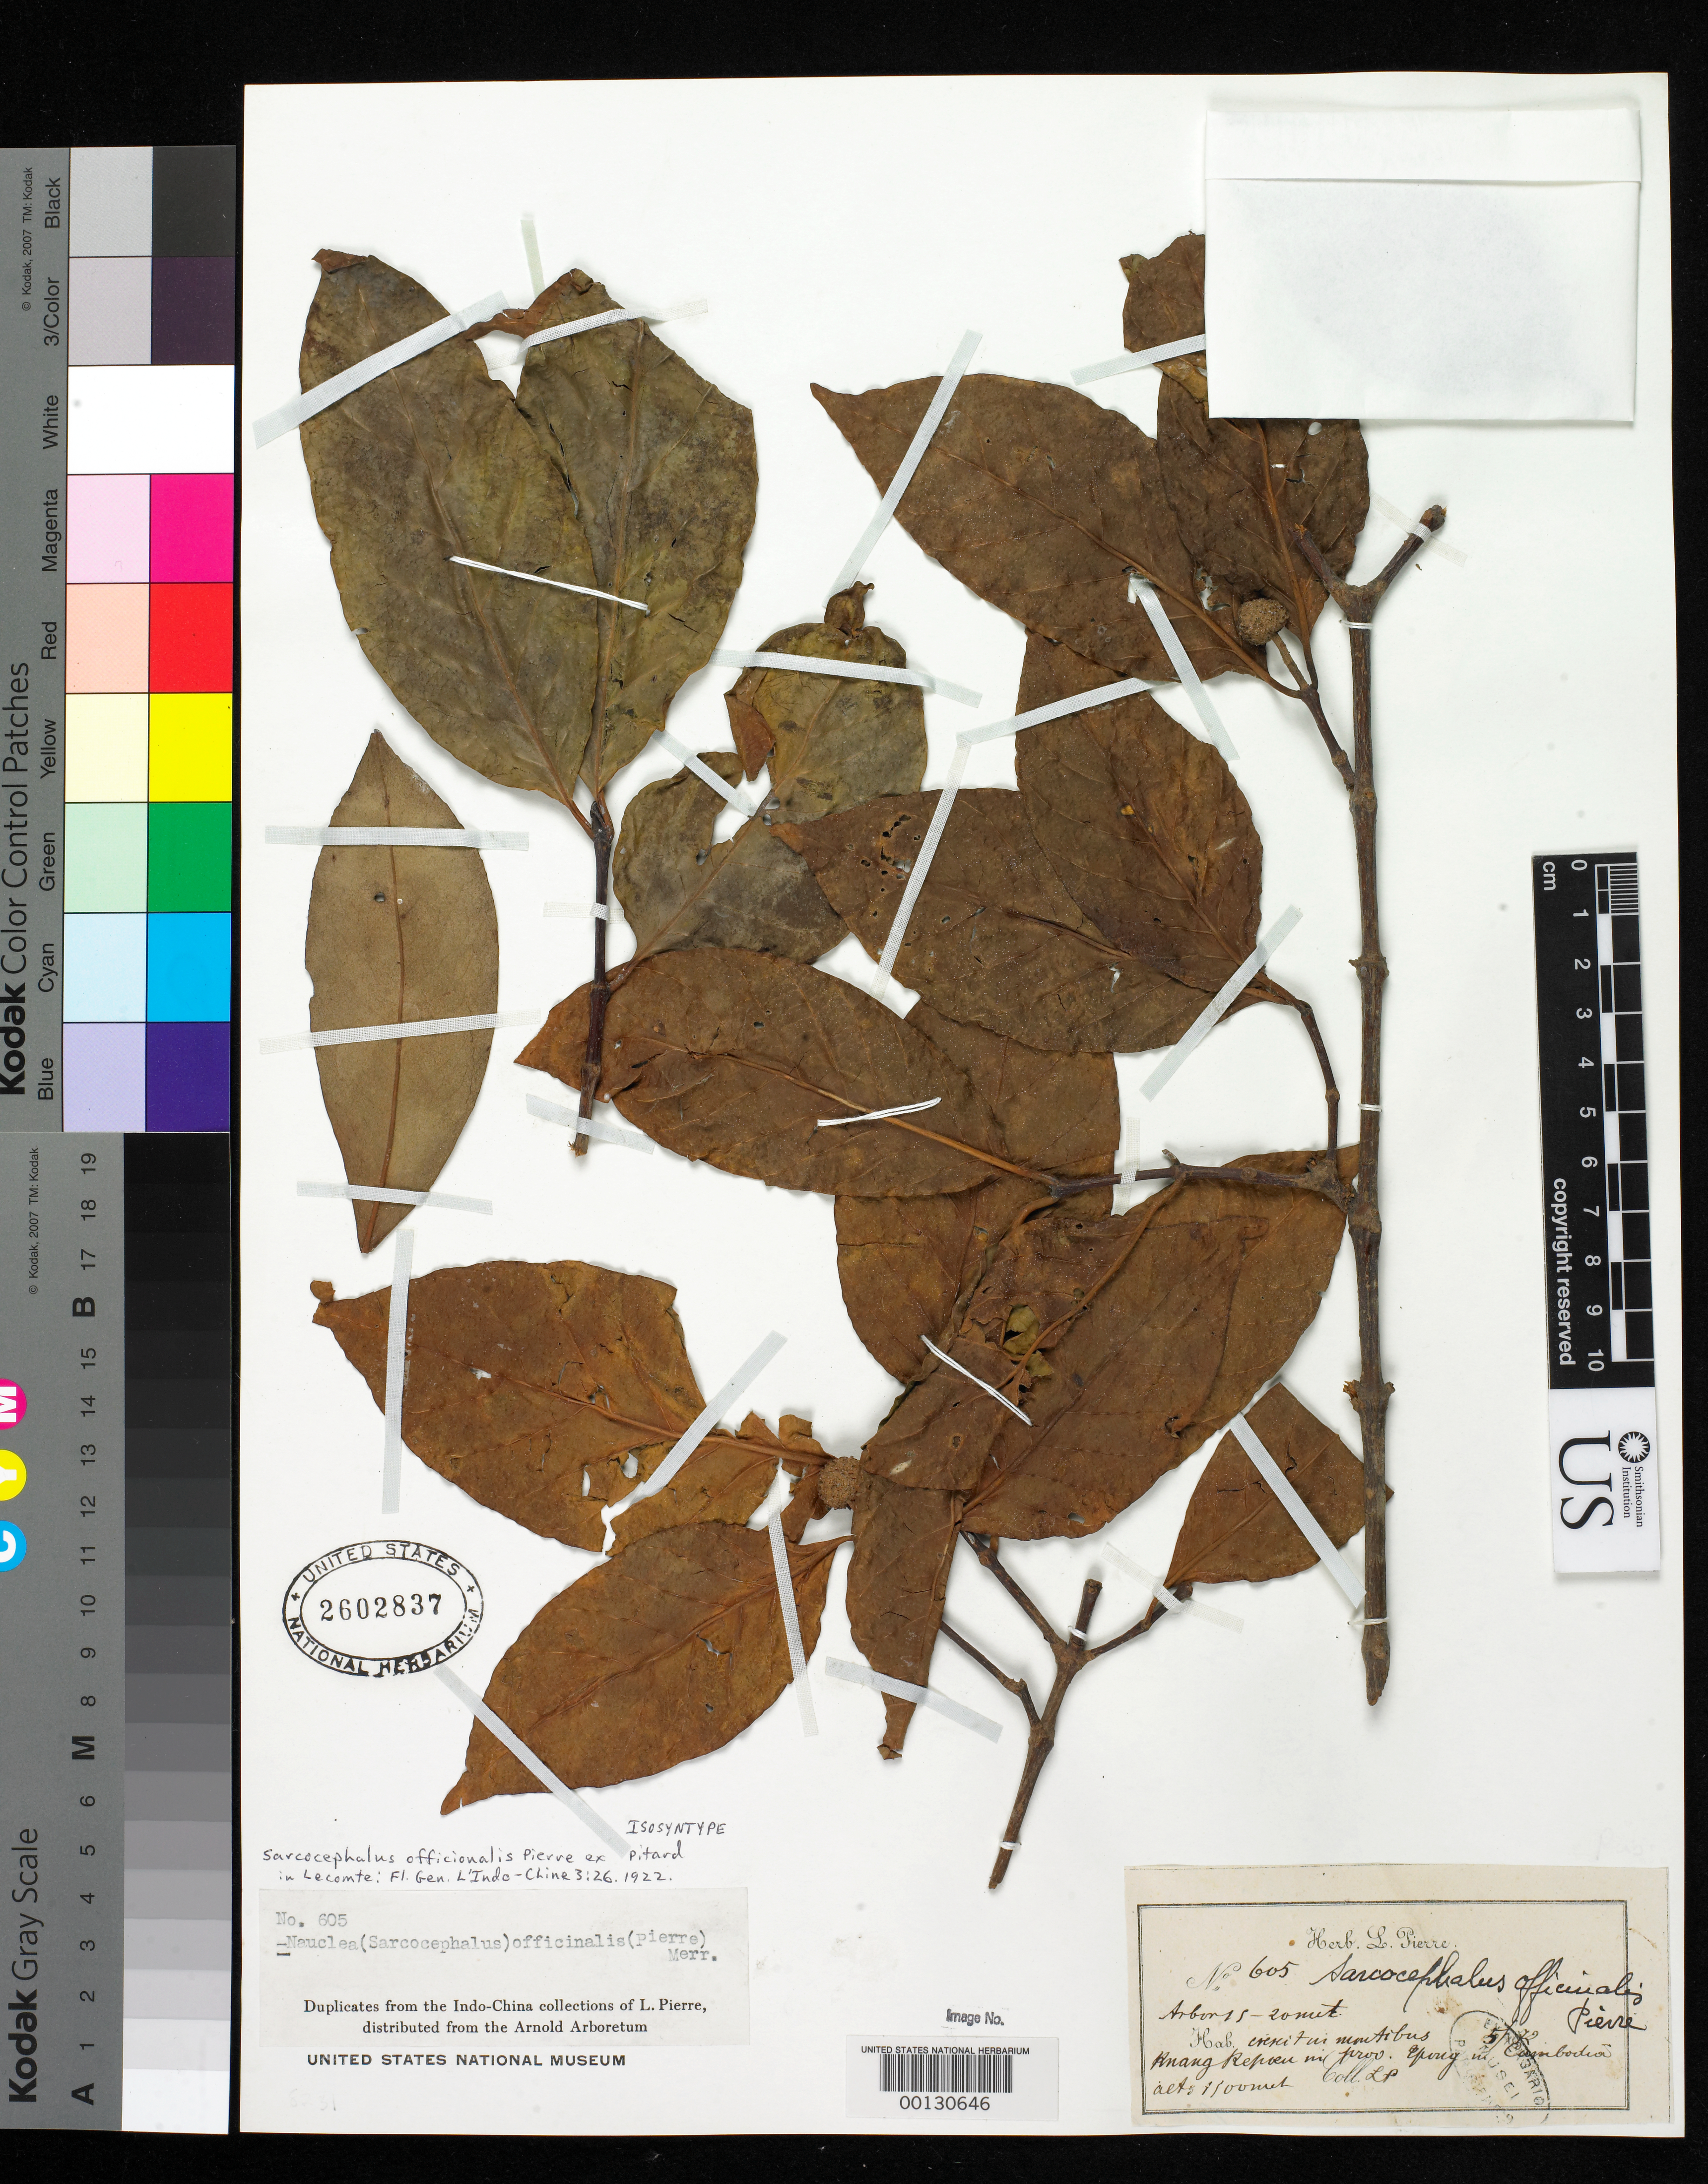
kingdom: Plantae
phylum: Tracheophyta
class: Magnoliopsida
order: Gentianales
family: Rubiaceae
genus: Sarcocephalus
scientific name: Sarcocephalus officionalis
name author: Pierre ex Pit. in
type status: Isosyntype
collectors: J. Pierre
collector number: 605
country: Cambodia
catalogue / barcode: US 2602837